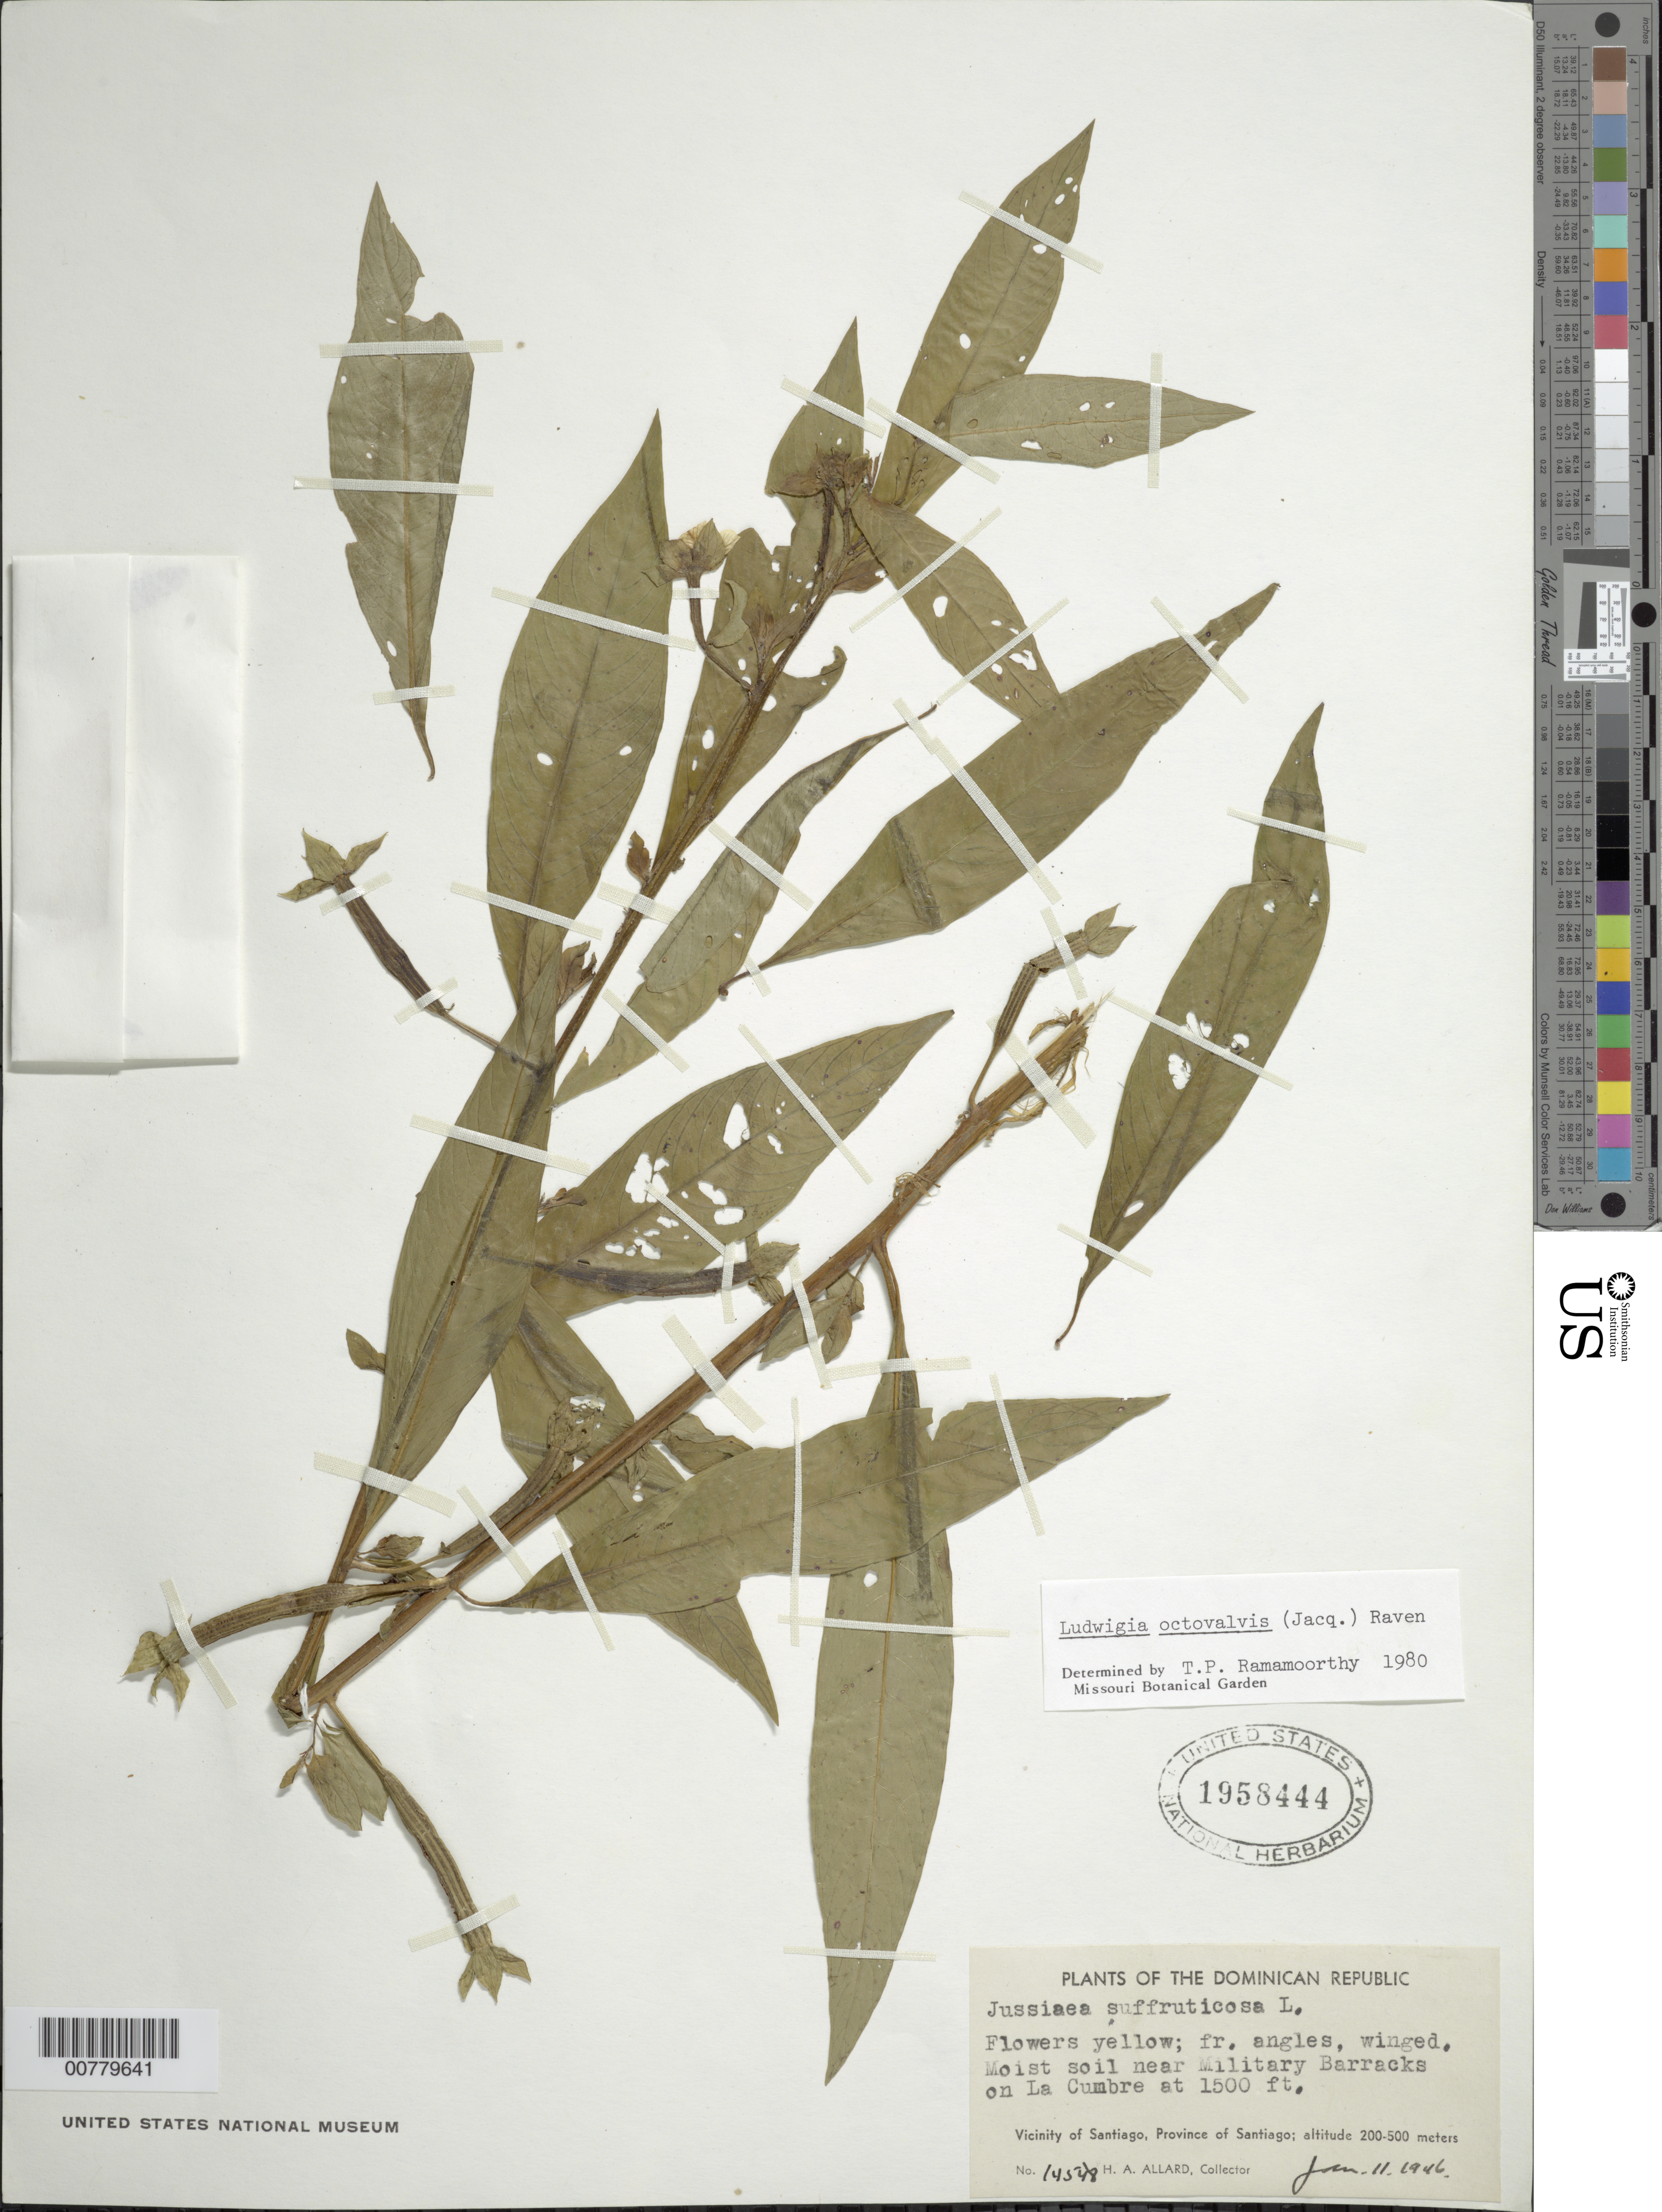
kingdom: Plantae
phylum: Tracheophyta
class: Magnoliopsida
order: Myrtales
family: Onagraceae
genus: Ludwigia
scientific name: Ludwigia octovalvis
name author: (Jacq.) P.H. Raven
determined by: Ramamoorthy, T. P.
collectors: H. A. Allard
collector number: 14548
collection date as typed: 11 Jan 1946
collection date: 1946-01-11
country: Dominican Republic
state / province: Santiago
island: Hispaniola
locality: Vicinity of Santiago, near Military Barracks on La Cumbre.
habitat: Moist soil.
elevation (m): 457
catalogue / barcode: US 1958444